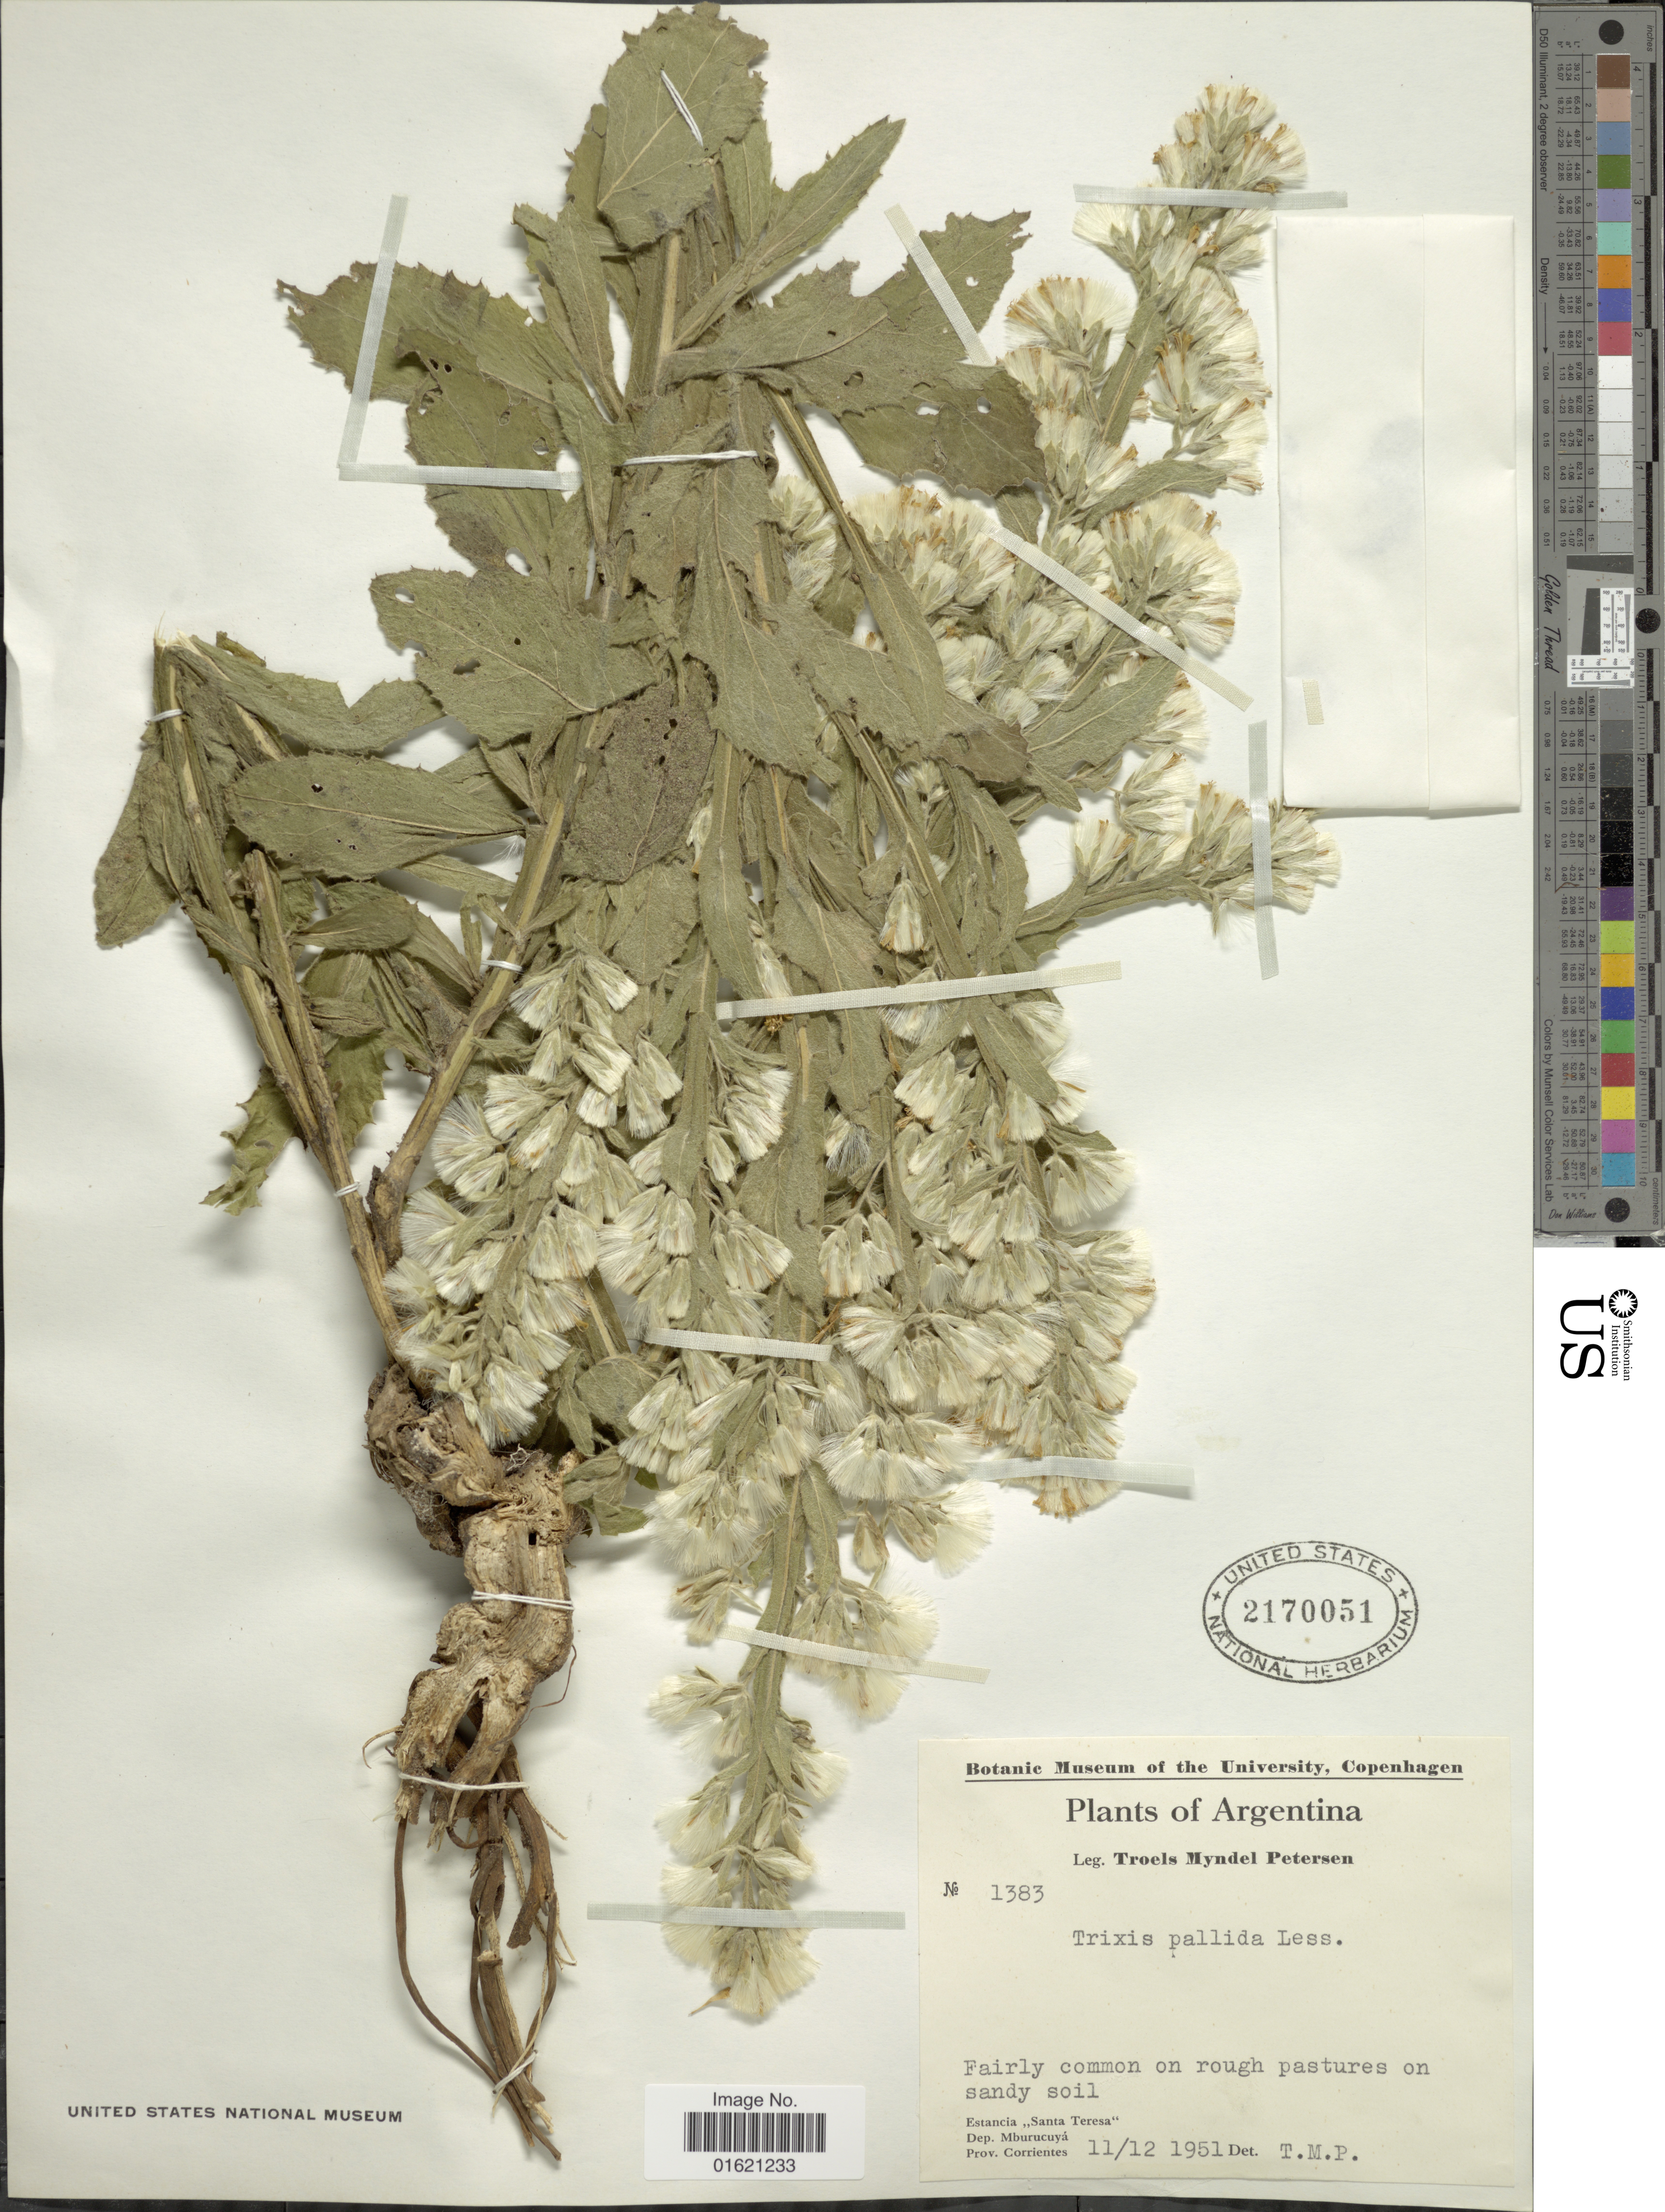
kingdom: Plantae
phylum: Tracheophyta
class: Magnoliopsida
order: Asterales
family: Asteraceae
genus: Trixis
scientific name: Trixis pallida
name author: Less.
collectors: T. M. Petersen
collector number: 1383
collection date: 1951-12-11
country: Argentina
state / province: Corrientes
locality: Estancia, Santa Teresa. Dep. Mburucuya. Prov. Corrientas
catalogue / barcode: US 2170051